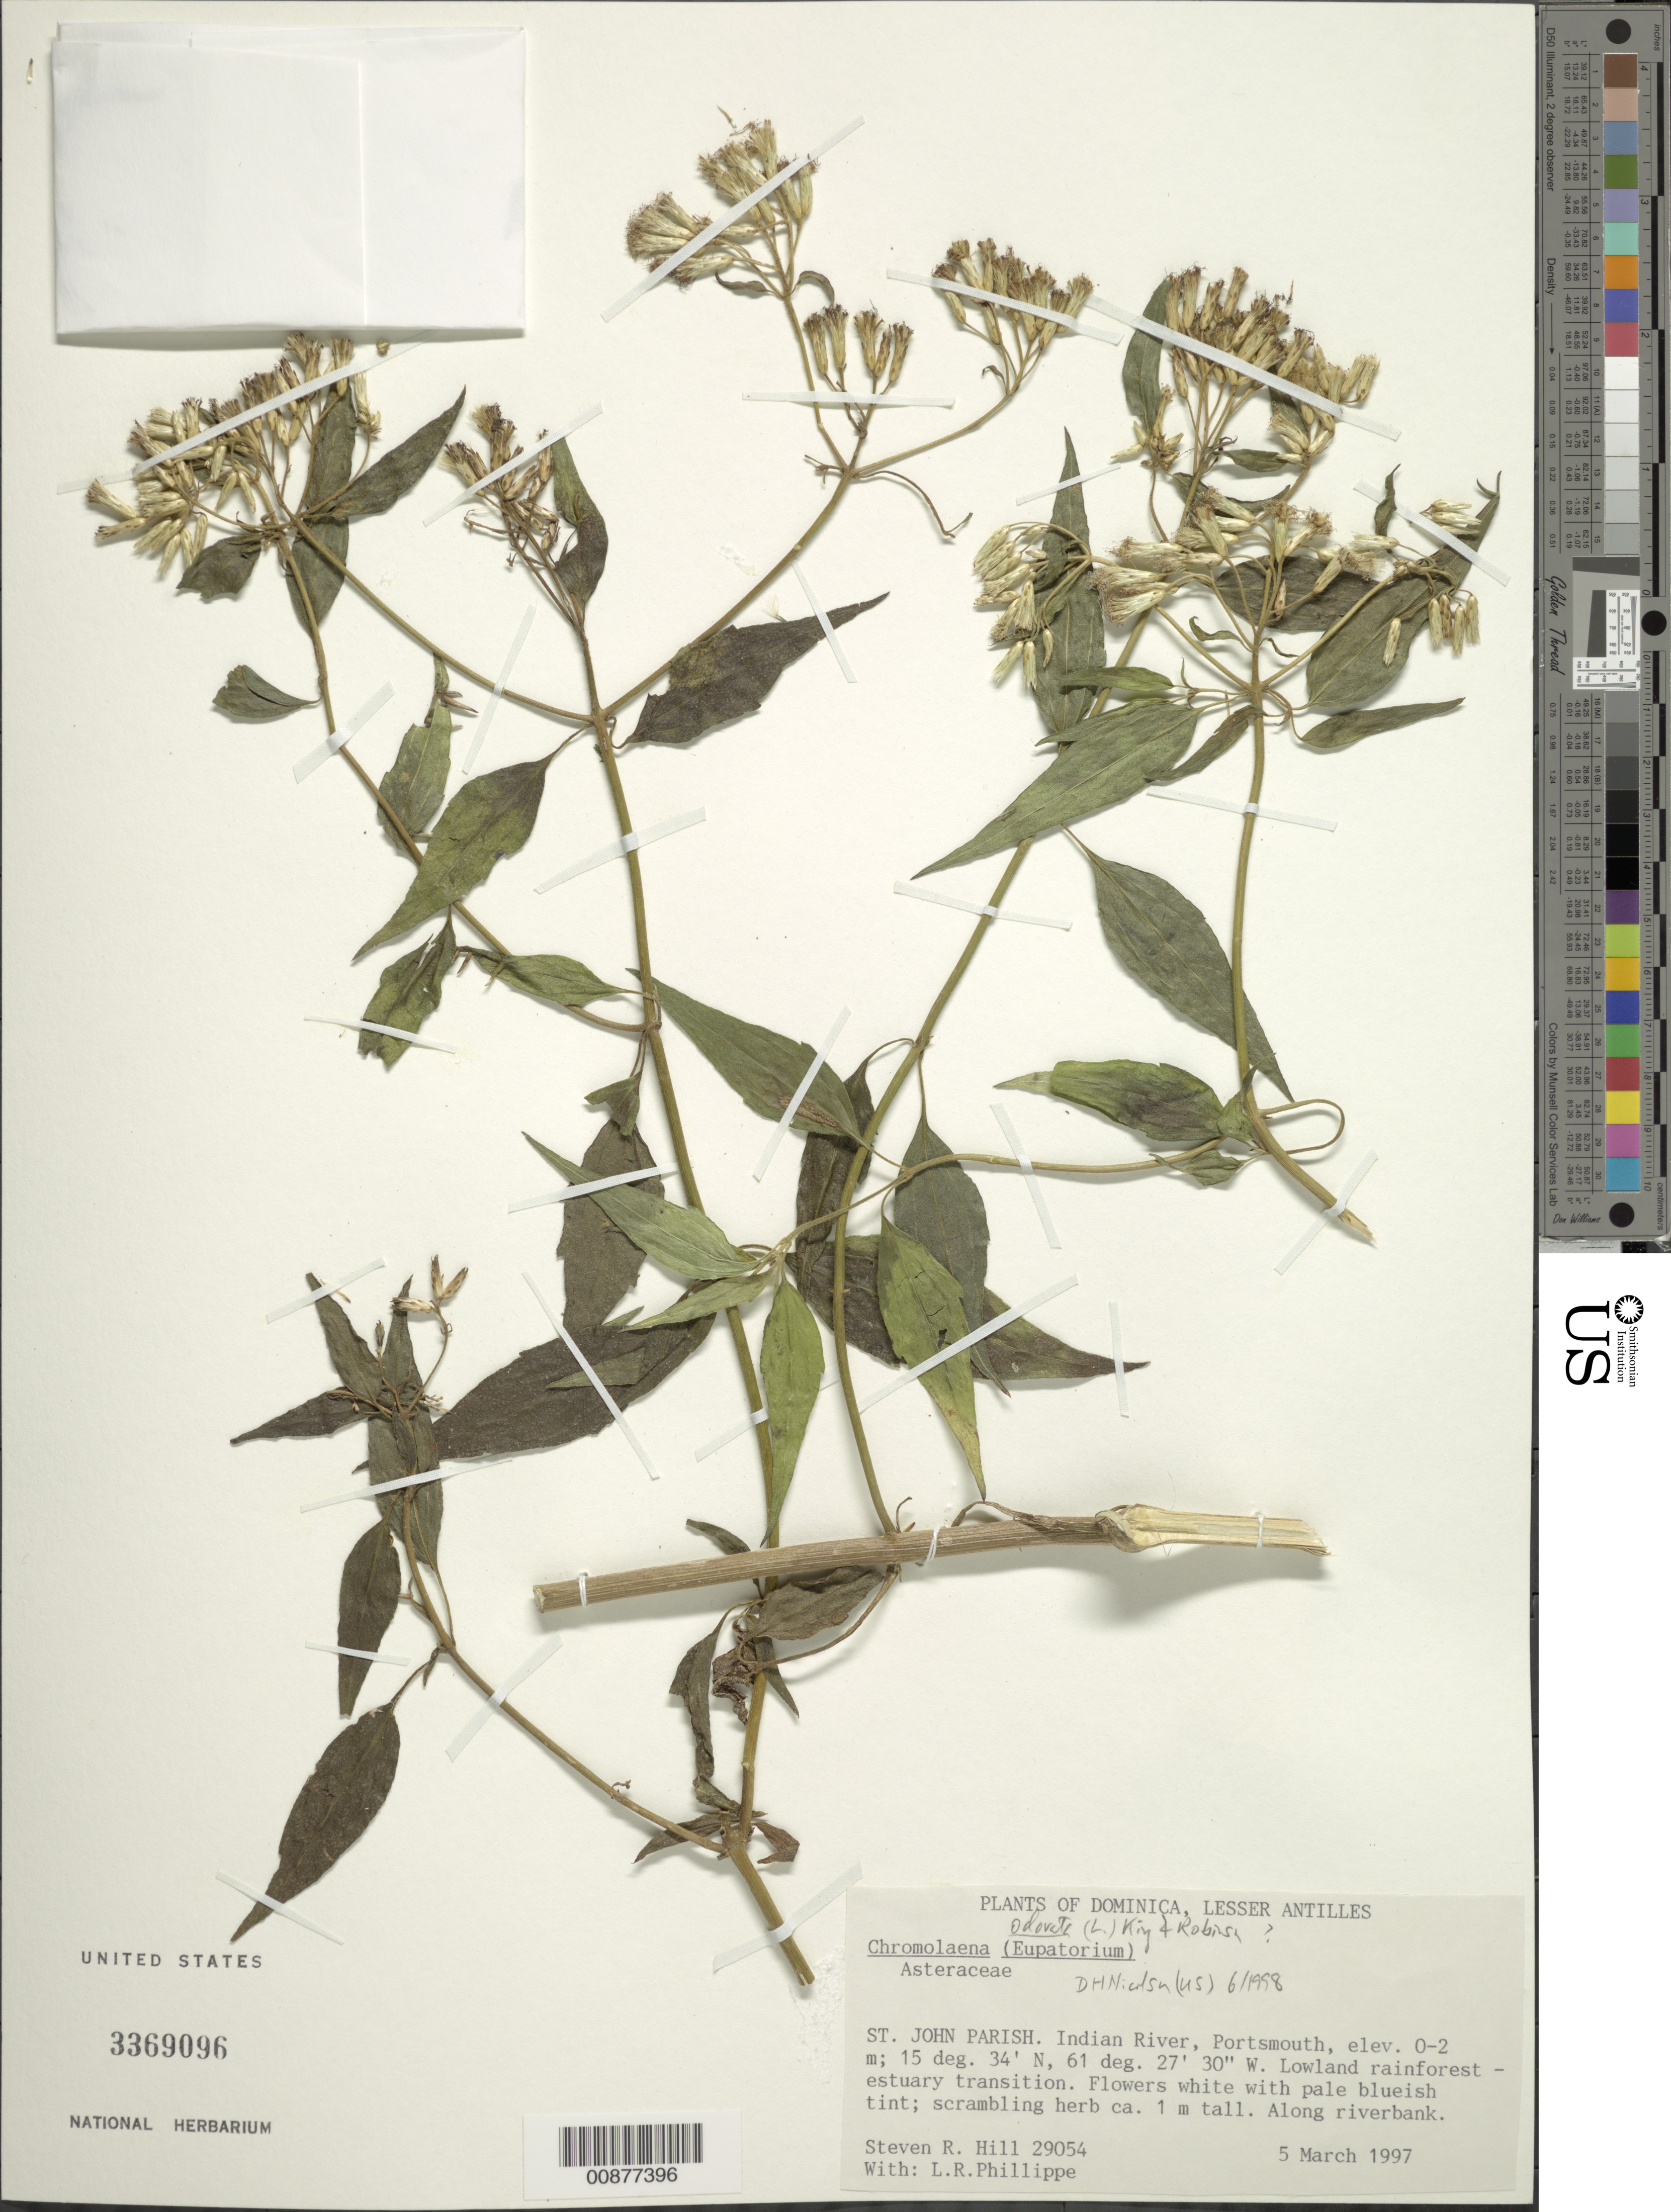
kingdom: Plantae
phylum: Tracheophyta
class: Magnoliopsida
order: Asterales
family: Asteraceae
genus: Chromolaena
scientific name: Chromolaena odorata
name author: (L.) R.M. King & H. Rob.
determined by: Nicolson, Dan H.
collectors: S. R. Hill & L. Phillippe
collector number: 29054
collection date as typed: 05 Mar 1997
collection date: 1997-03-05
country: Dominica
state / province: St. John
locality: Indian River, Portsmouth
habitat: Lowland rainforest - estuary transition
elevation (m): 0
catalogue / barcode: US 3369096